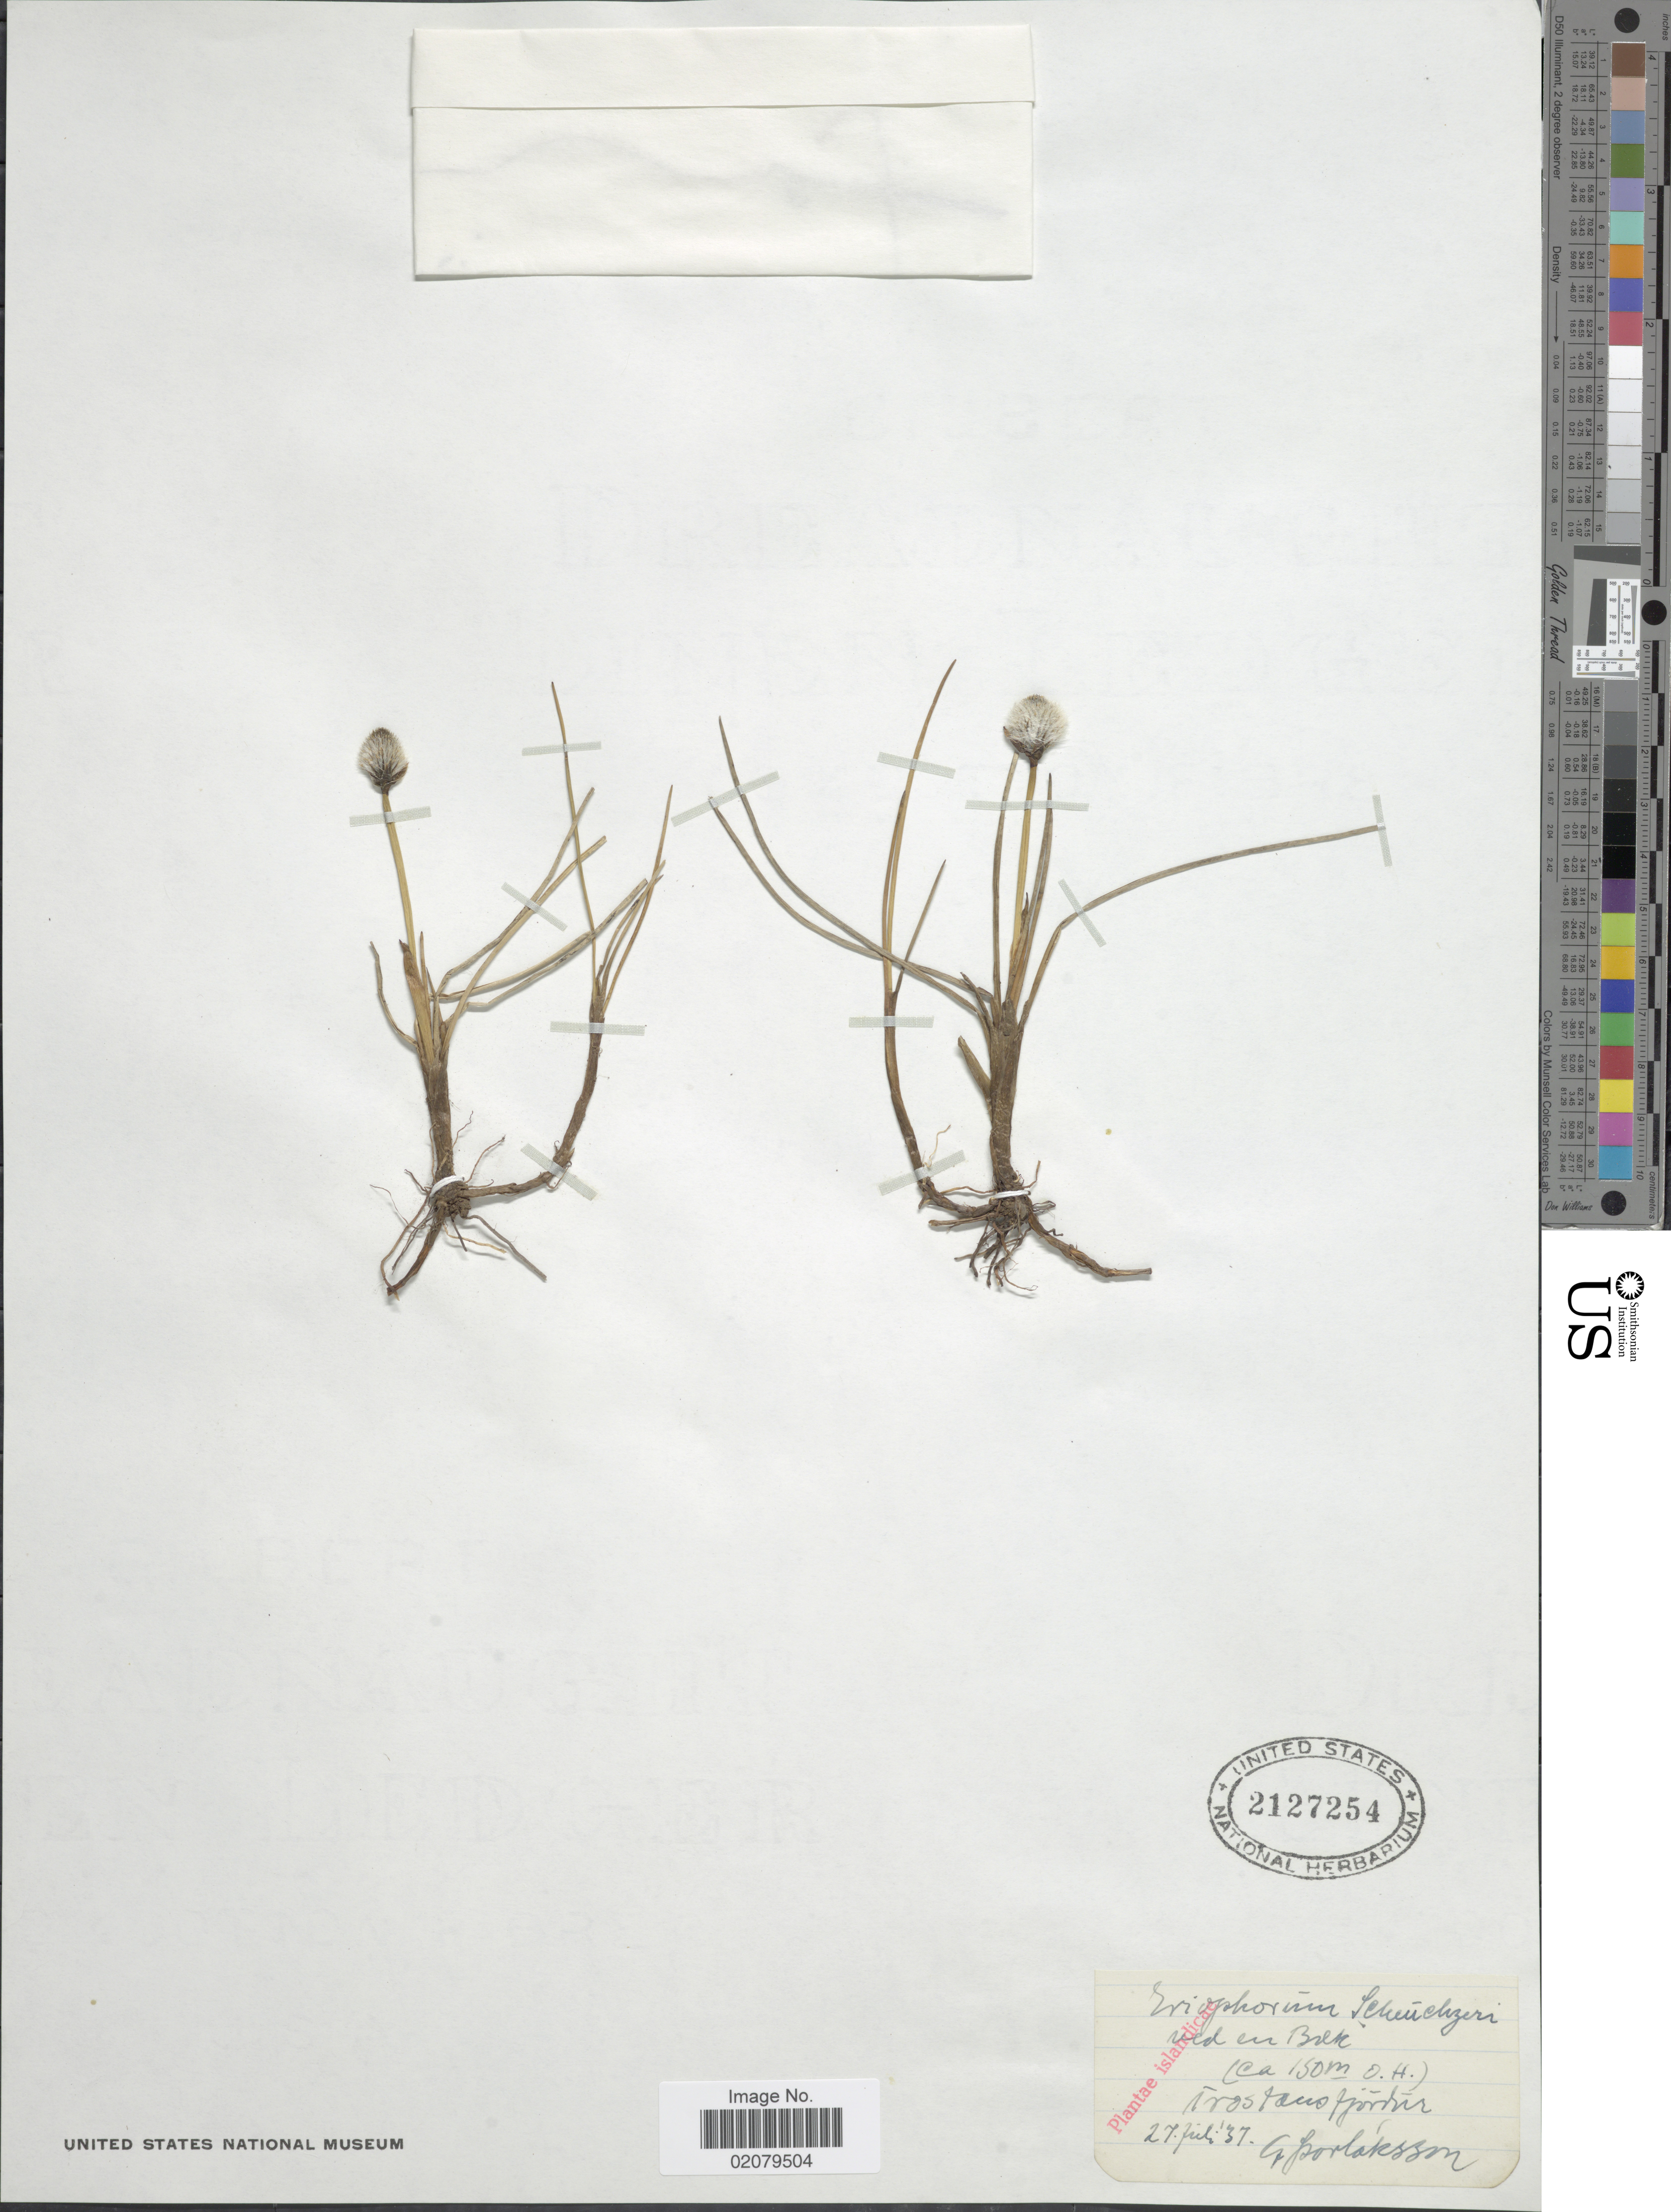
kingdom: Plantae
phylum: Tracheophyta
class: Liliopsida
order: Poales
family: Cyperaceae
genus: Eriophorum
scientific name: Eriophorum scheuchzeri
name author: Hoppe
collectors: G. Porlaksson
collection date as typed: Transcribed d/m/y: 27/7/37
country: Iceland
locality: Trostans Fjorder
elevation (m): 150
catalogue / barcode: US 2127254